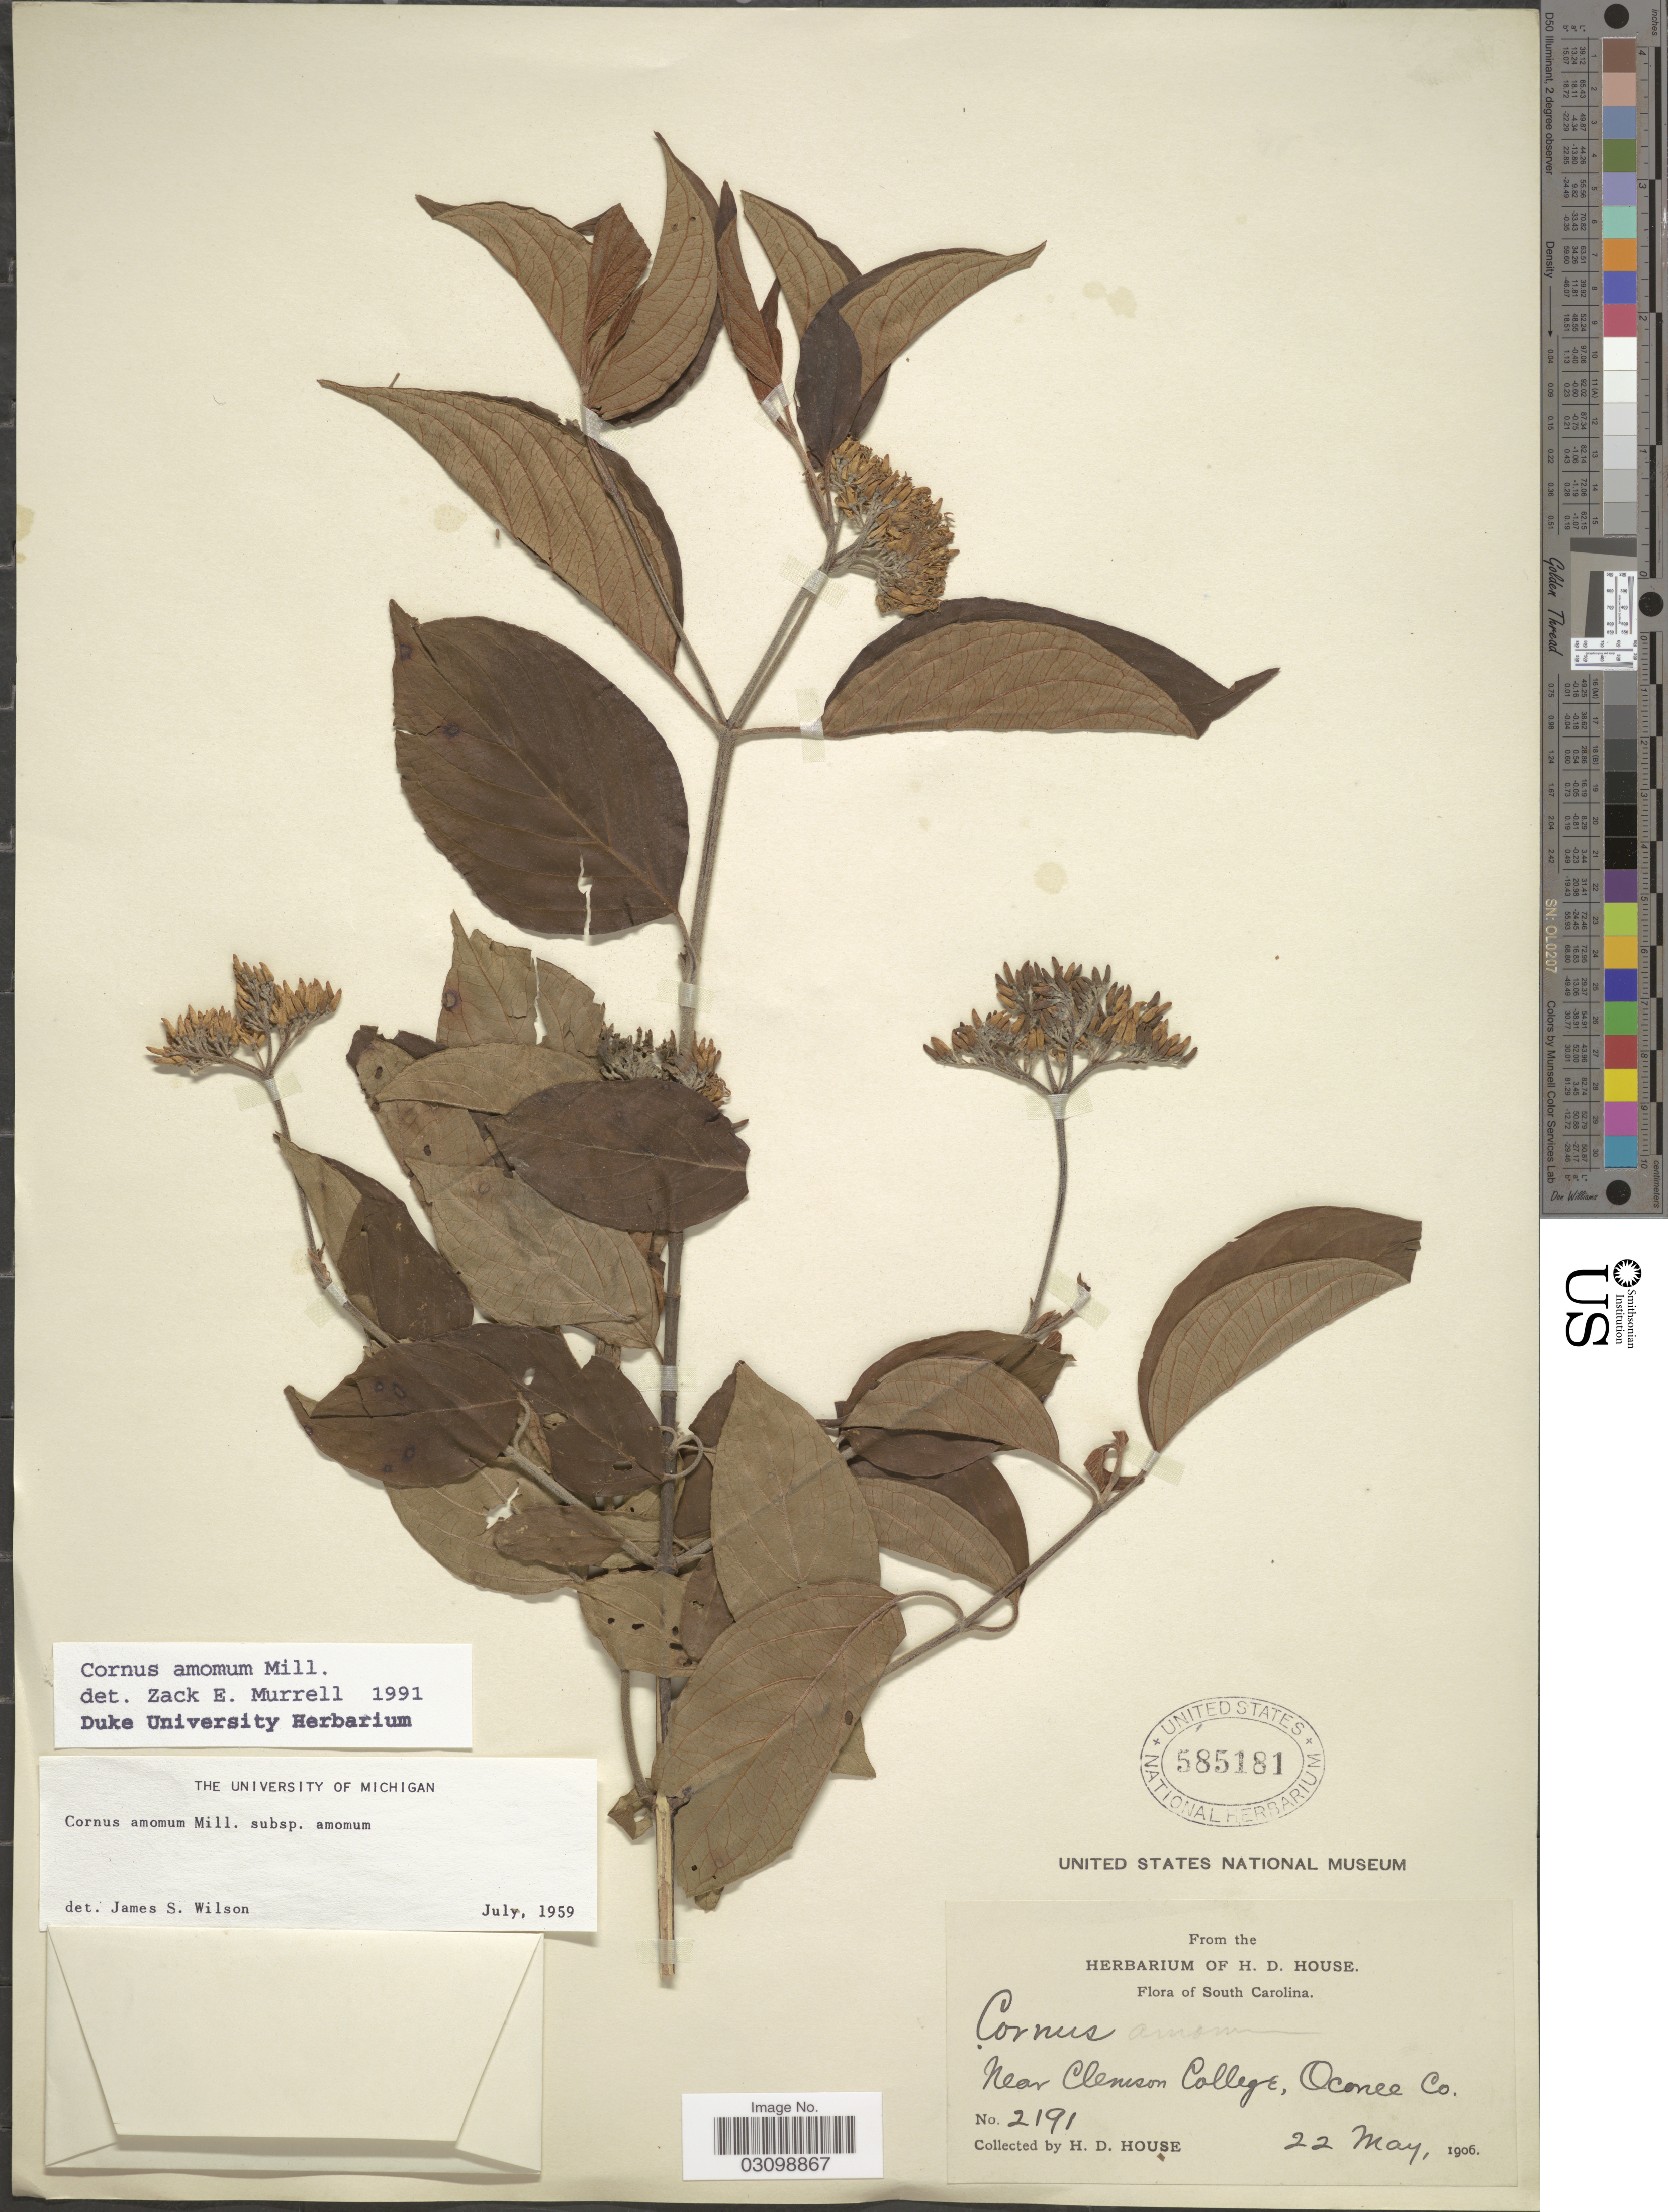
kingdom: Plantae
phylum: Tracheophyta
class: Magnoliopsida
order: Cornales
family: Cornaceae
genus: Cornus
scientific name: Cornus amomum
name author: Mill.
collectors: H. D. House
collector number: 2191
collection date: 1906-05-22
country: United States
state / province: South Carolina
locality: Near Clemson College, Oconee Co.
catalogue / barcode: US 585181